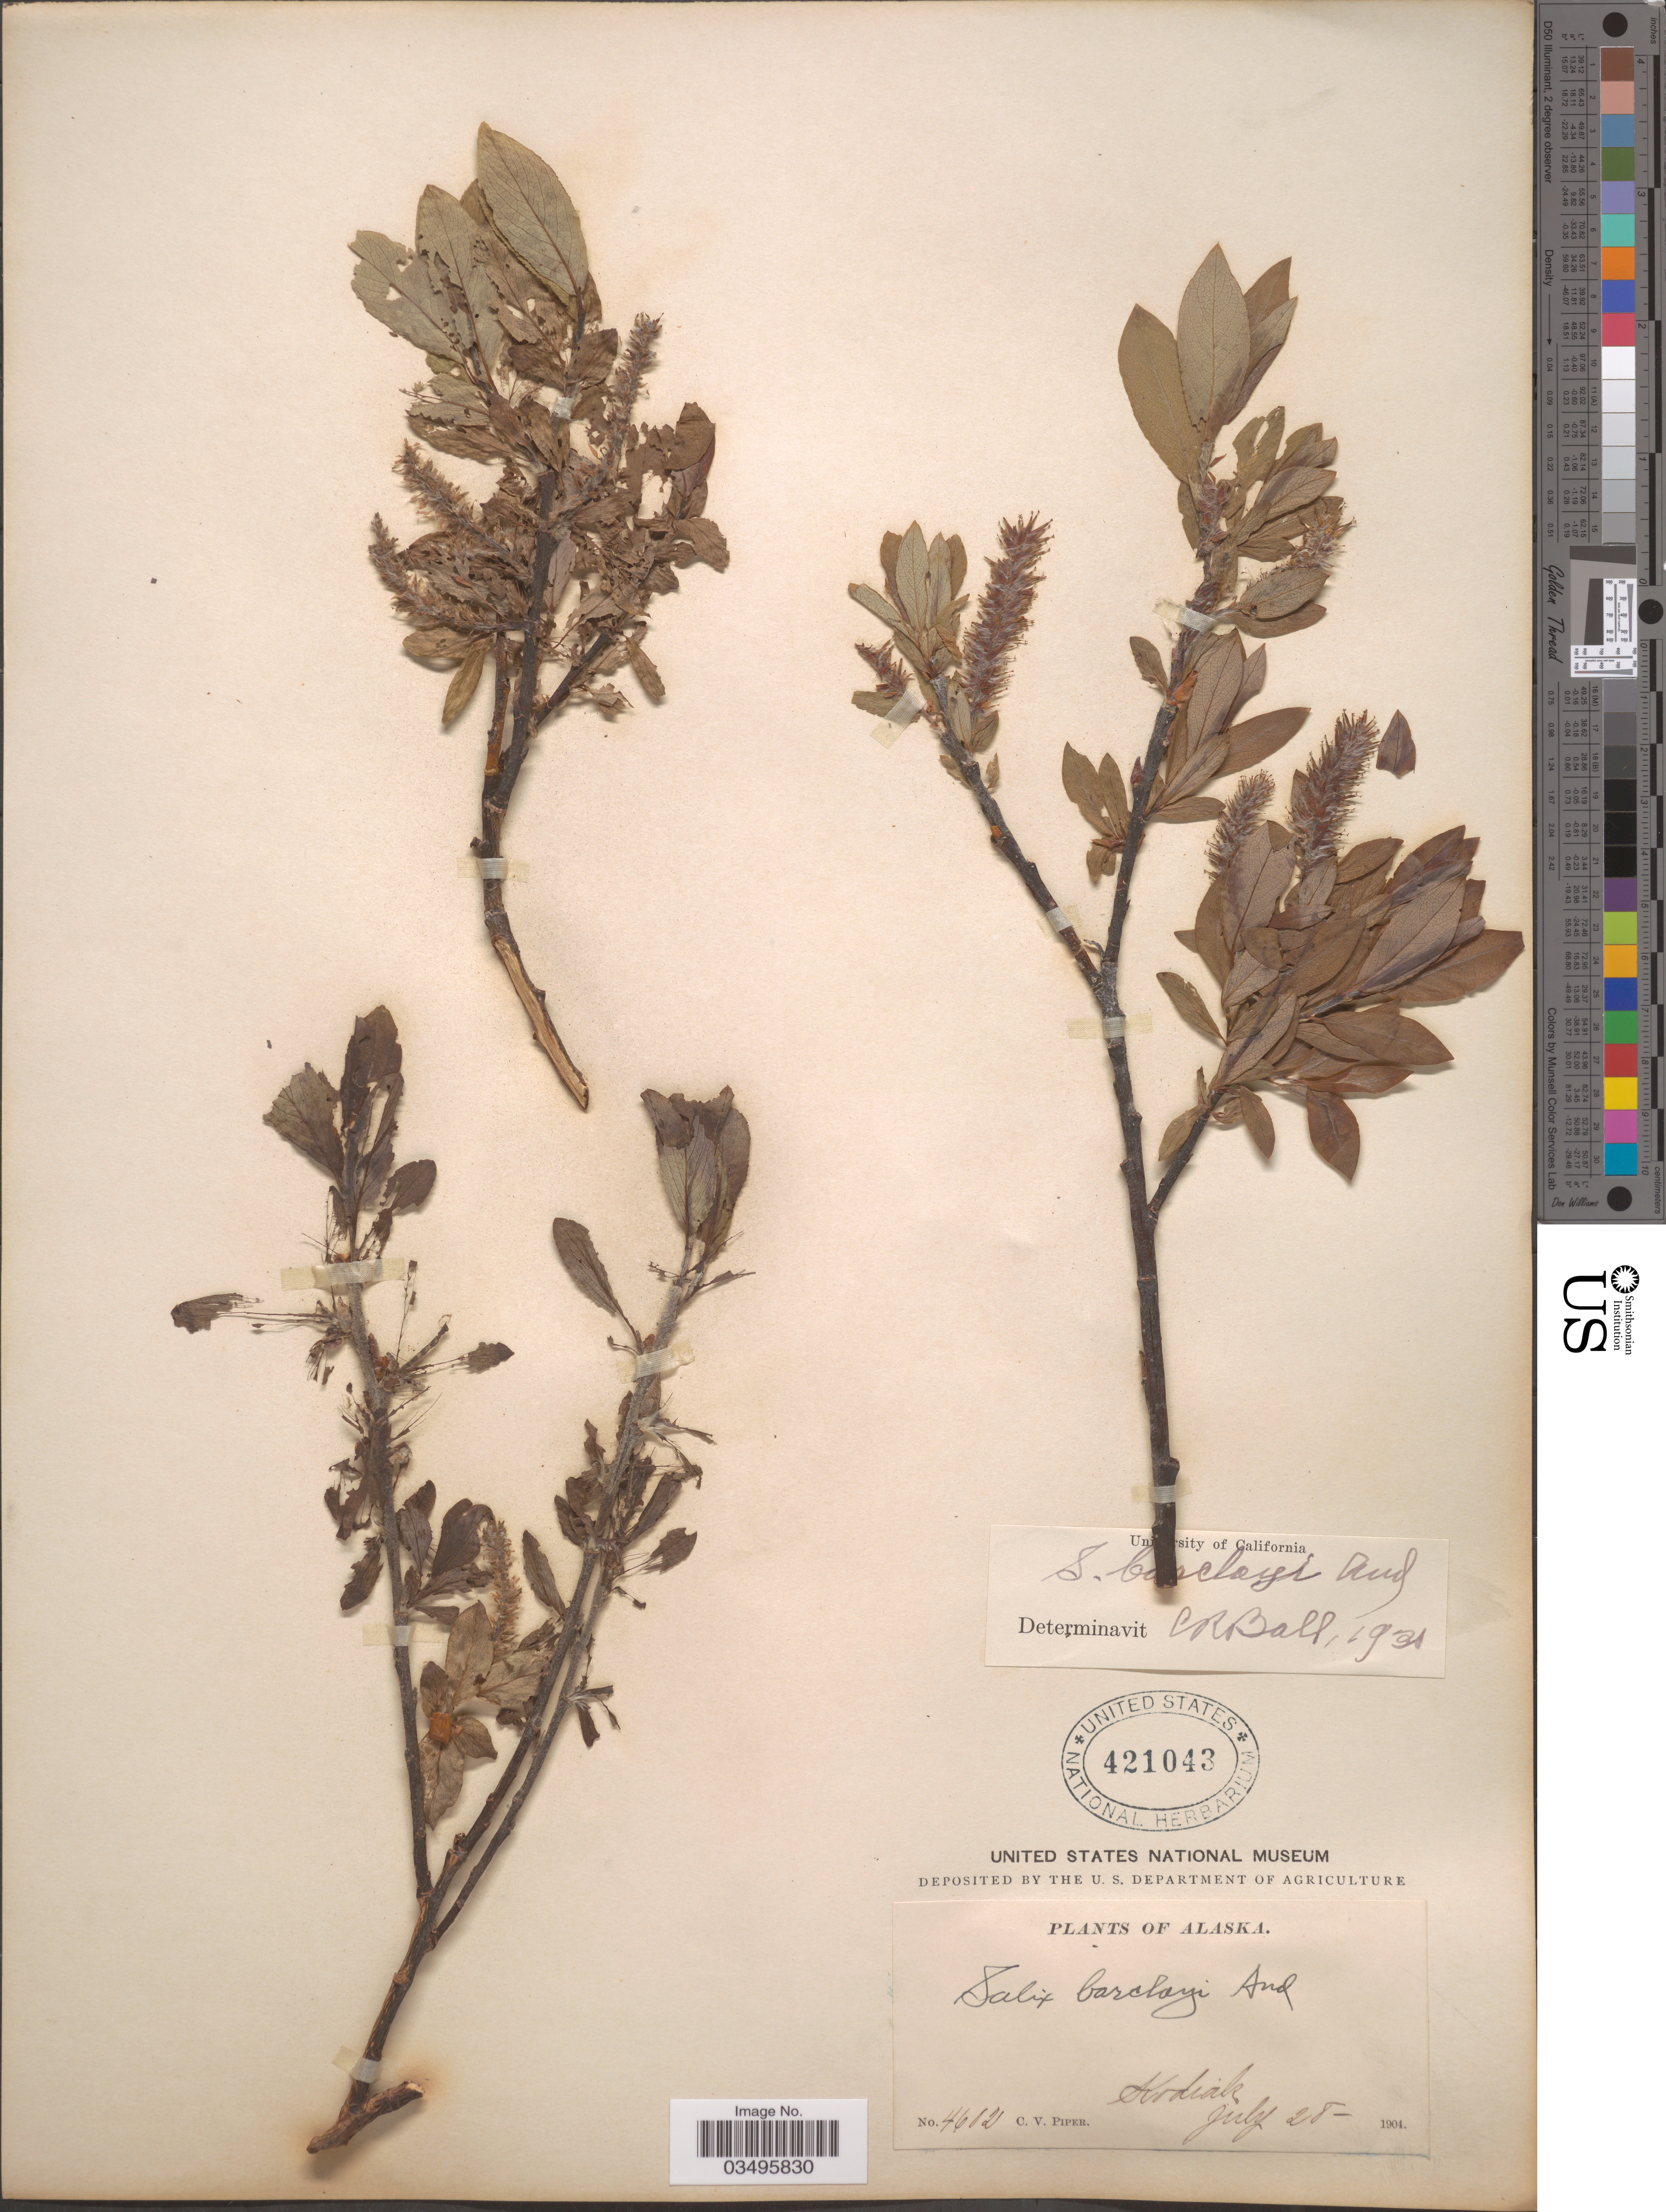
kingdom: Plantae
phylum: Tracheophyta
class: Magnoliopsida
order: Malpighiales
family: Salicaceae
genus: Salix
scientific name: Salix barclayi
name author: Andersson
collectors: C. V. Piper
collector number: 4602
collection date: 1904-07-28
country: United States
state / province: Alaska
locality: Kodiak.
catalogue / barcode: US 421043